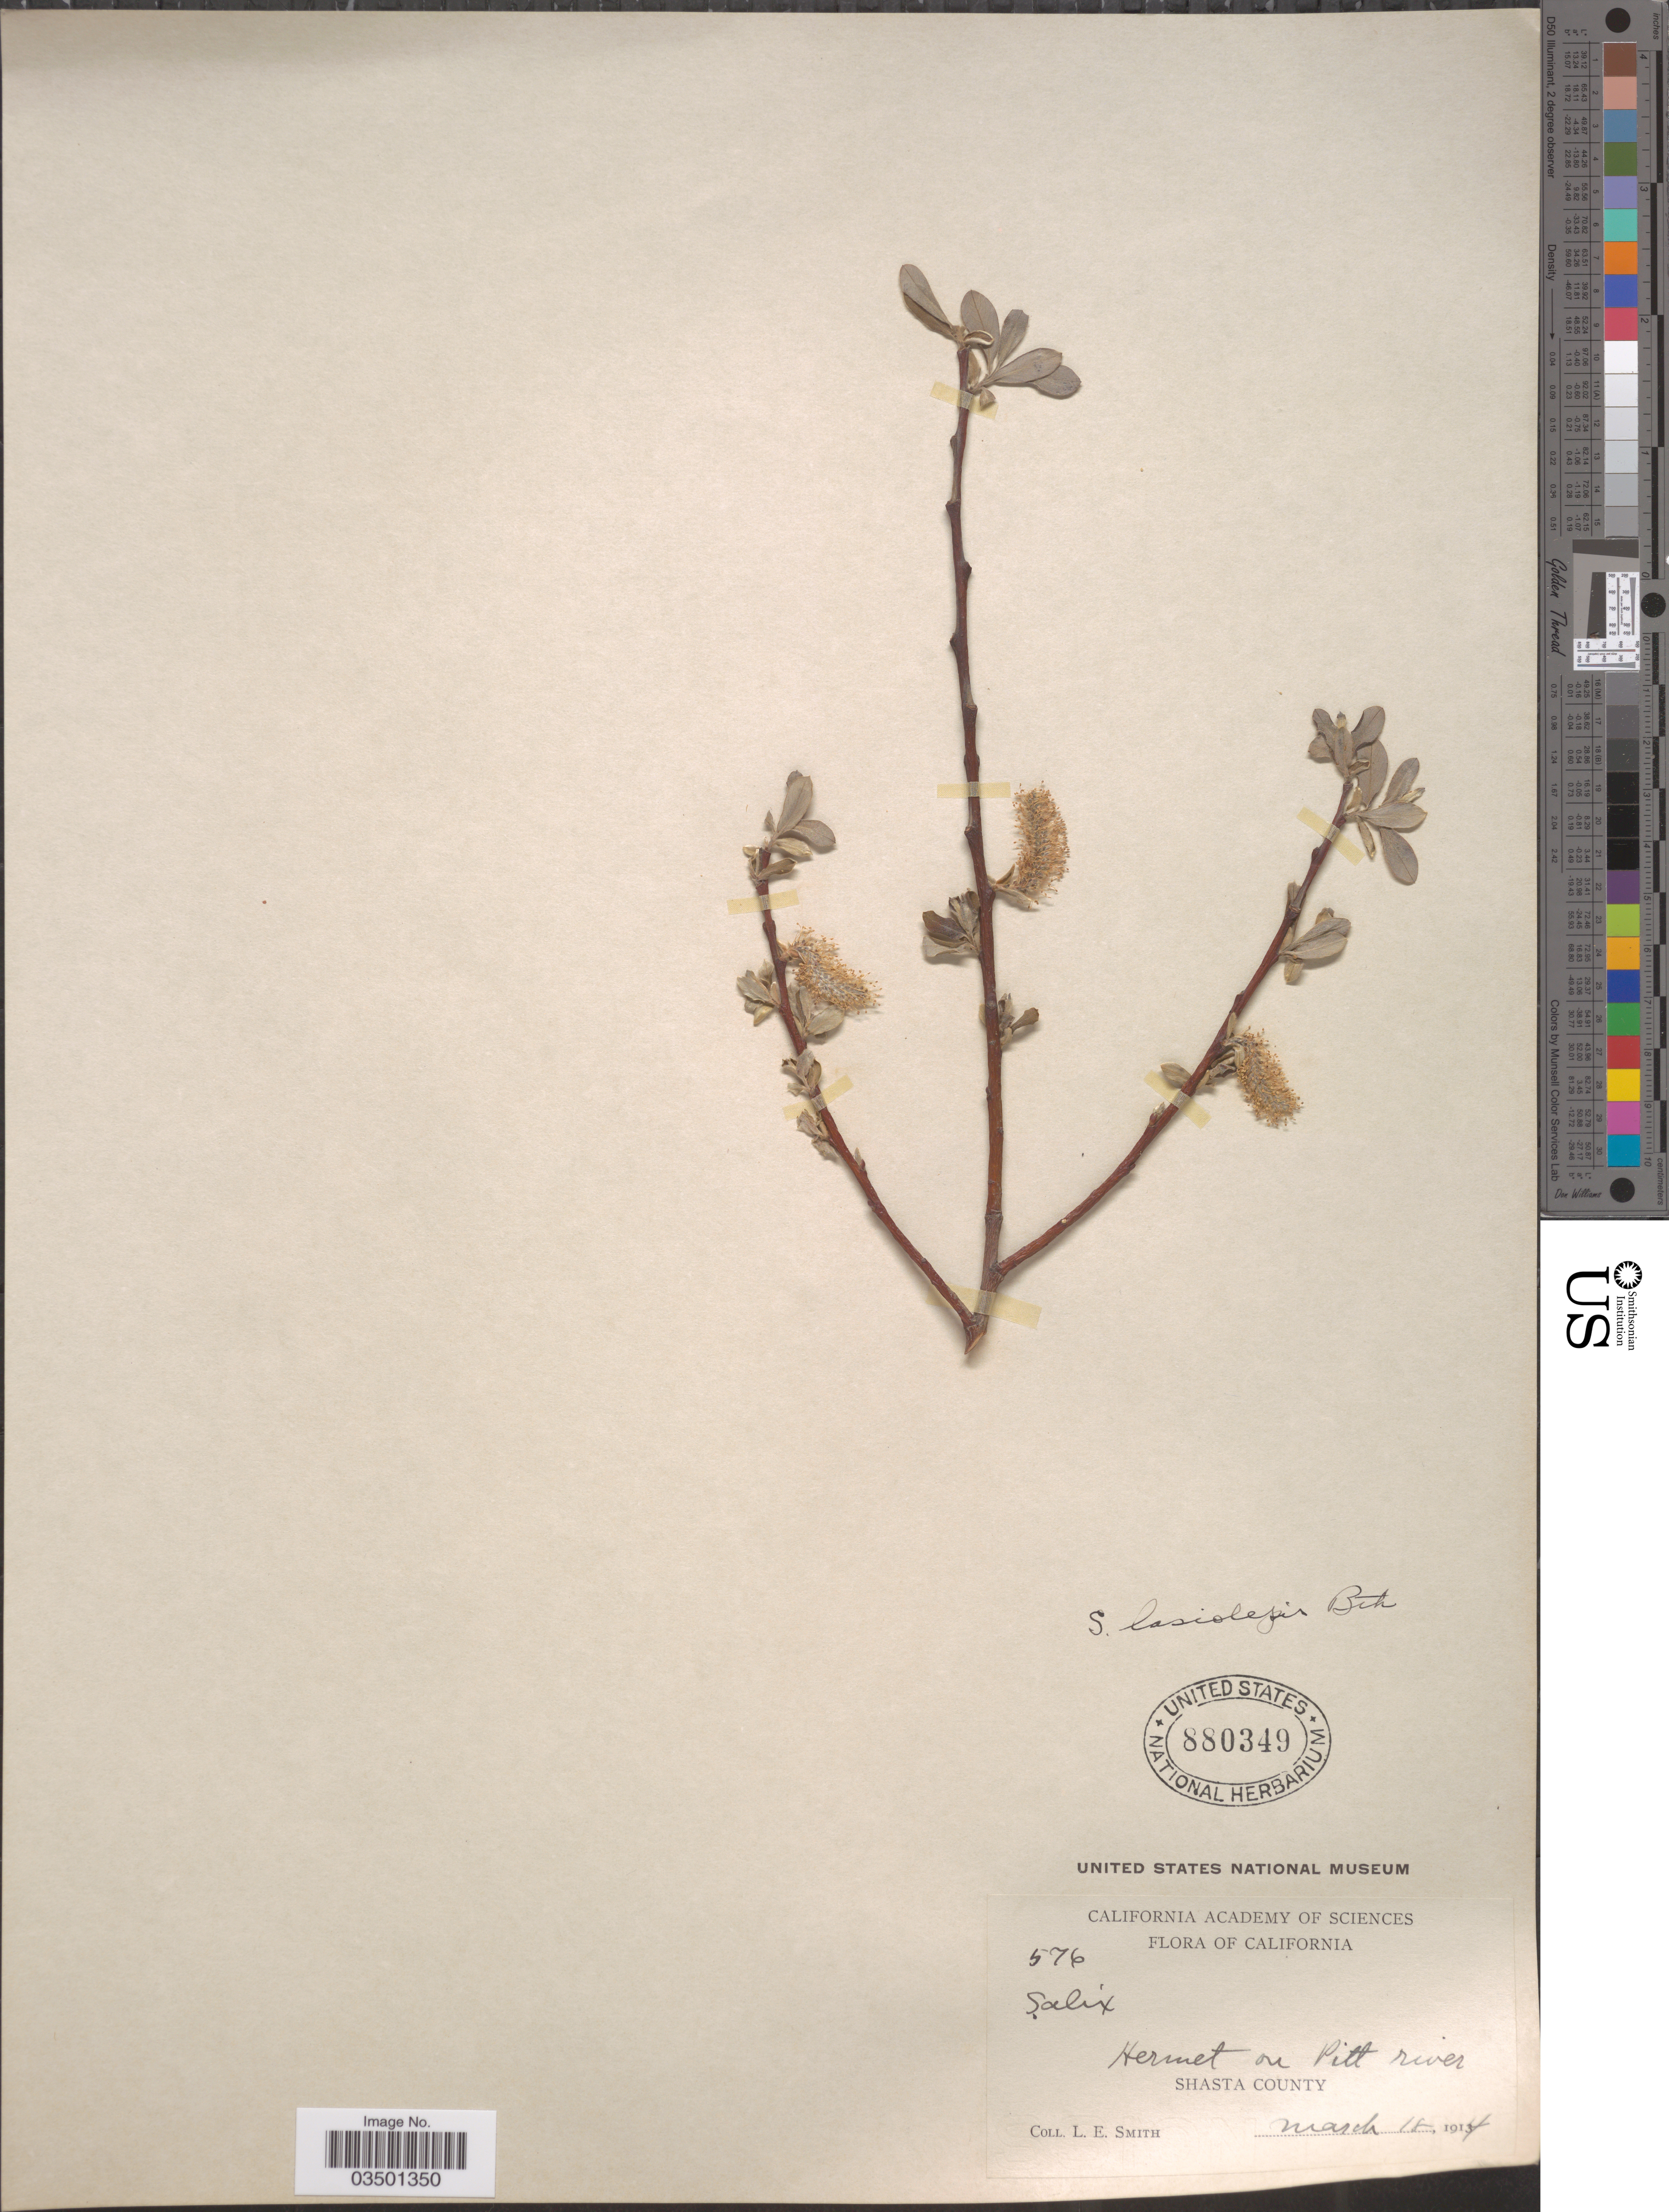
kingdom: Plantae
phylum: Tracheophyta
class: Magnoliopsida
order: Malpighiales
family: Salicaceae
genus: Salix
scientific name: Salix lasiolepis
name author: Benth.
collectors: L. E. Smith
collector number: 576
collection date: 1914-03-18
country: United States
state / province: California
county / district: Shasta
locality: Hermet on Pitt river. Shasta County.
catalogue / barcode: US 880349